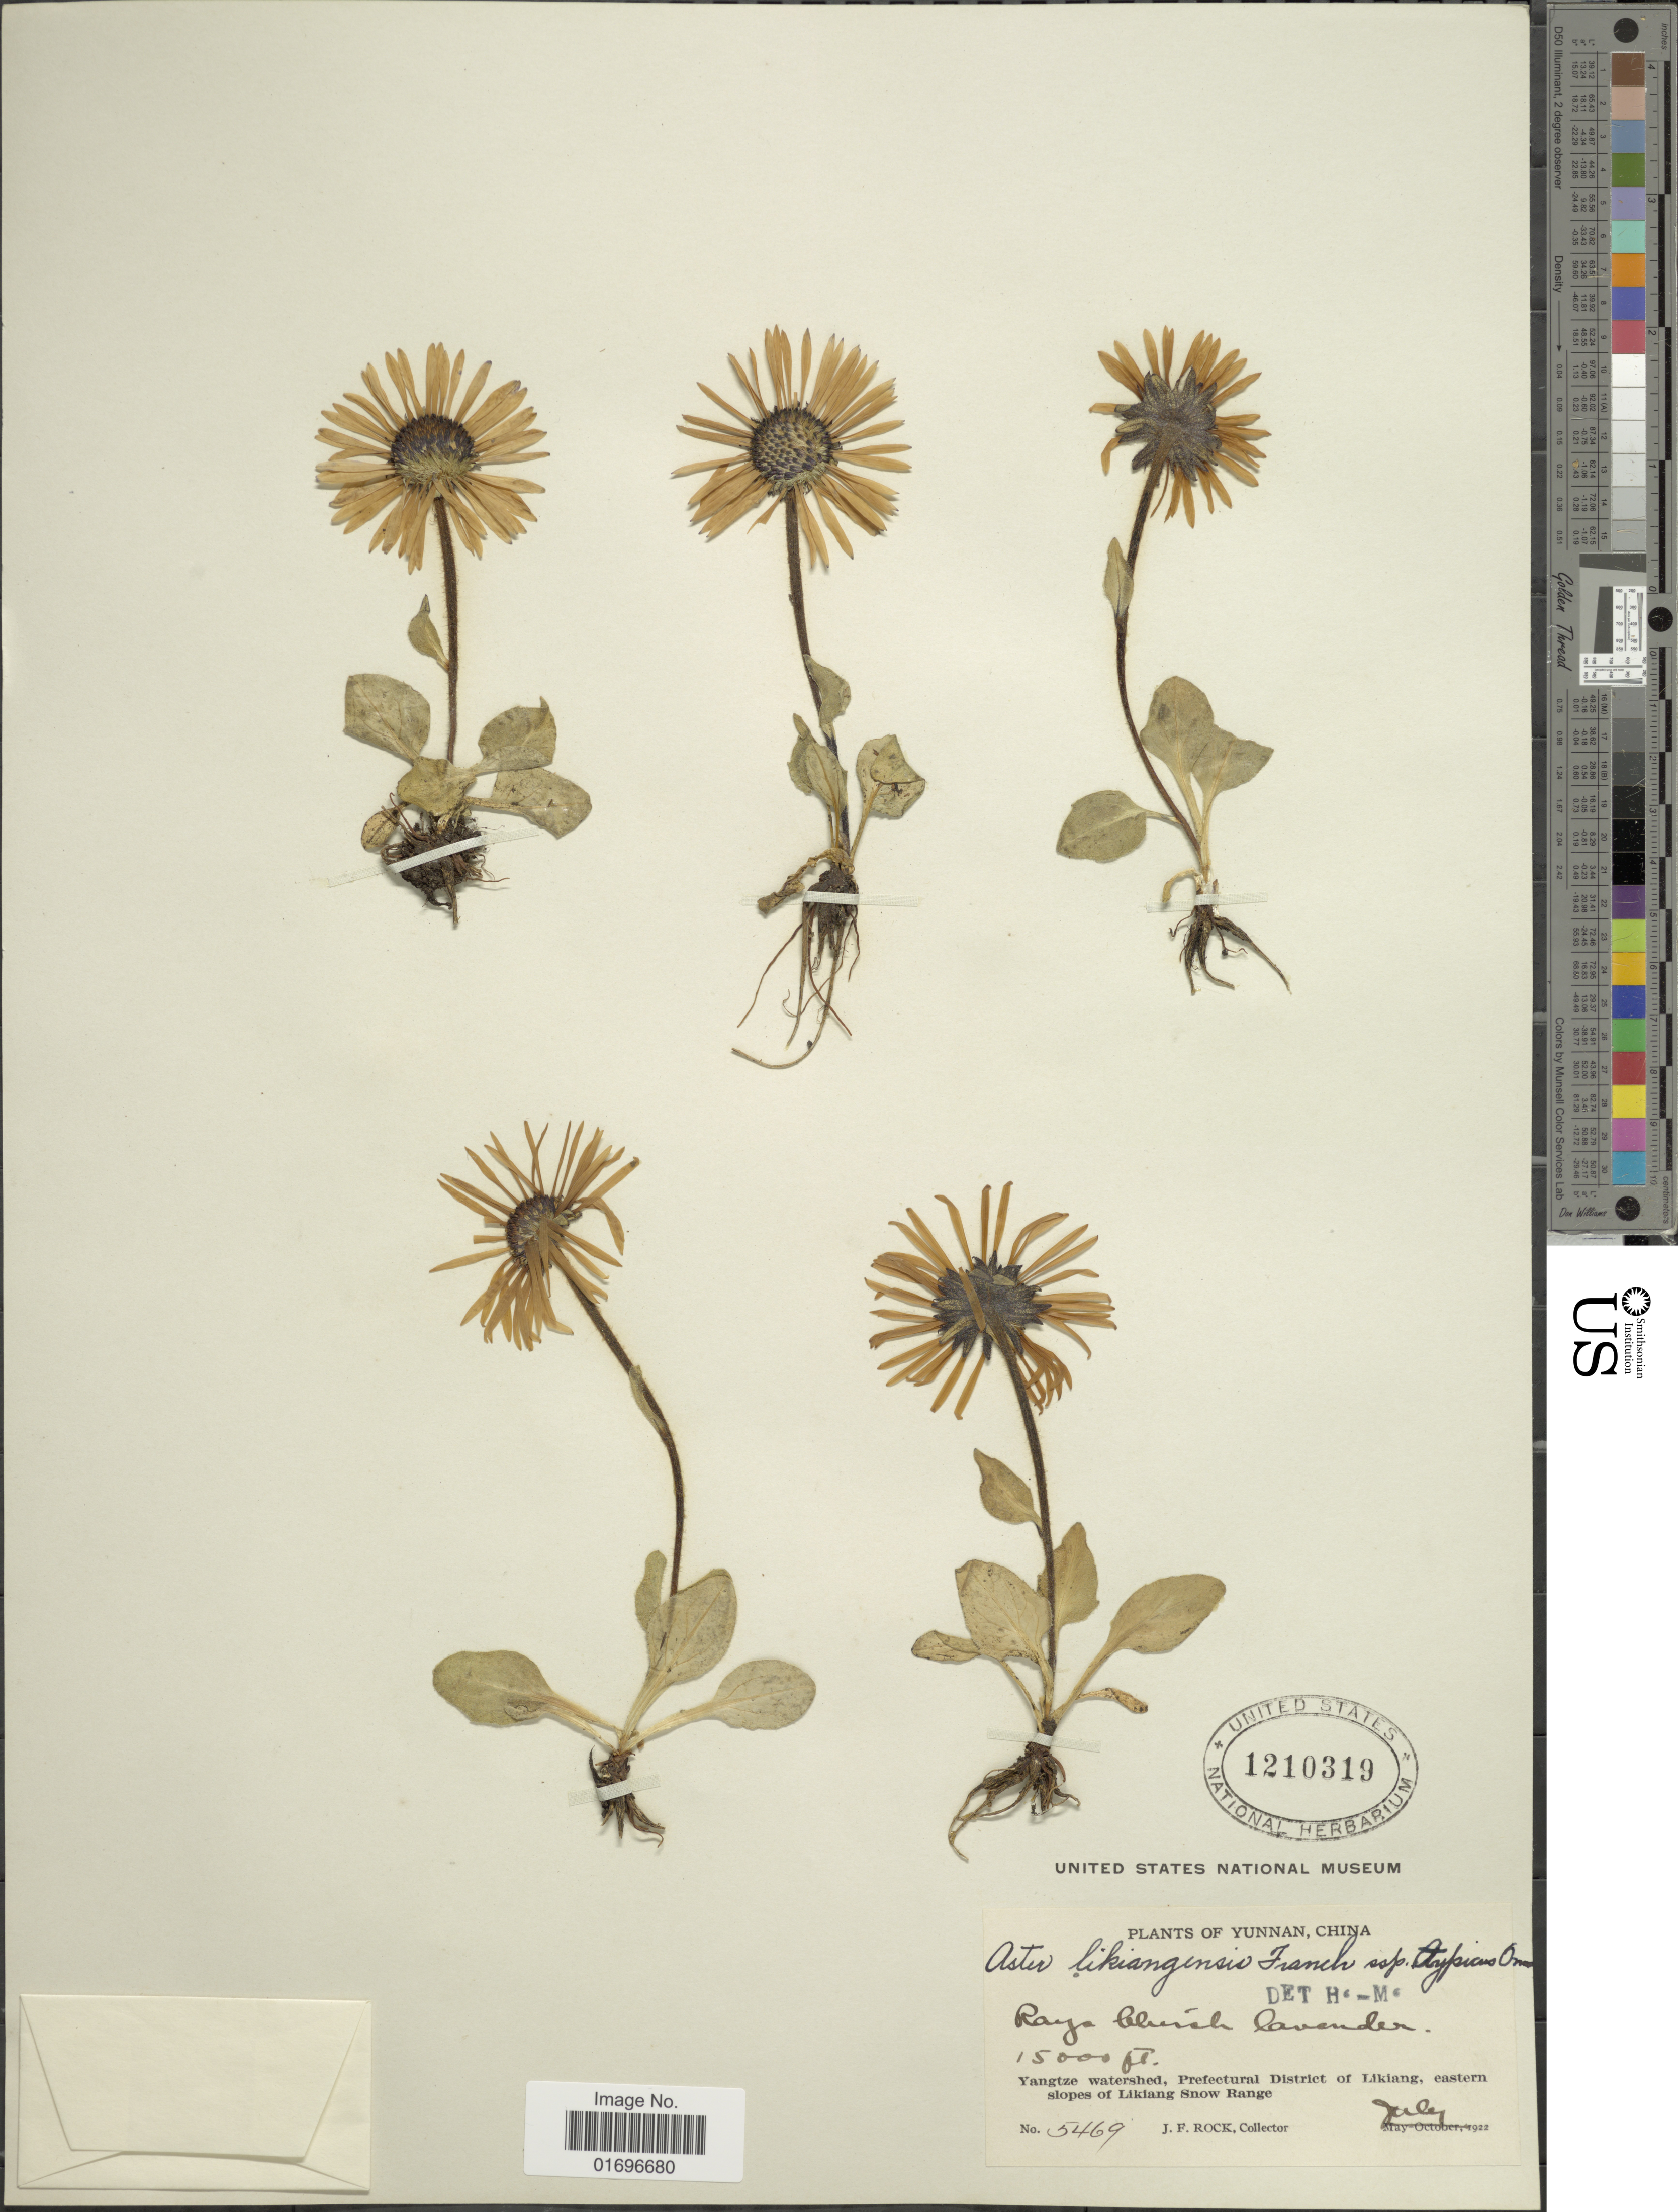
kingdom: Plantae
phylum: Tracheophyta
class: Magnoliopsida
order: Asterales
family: Asteraceae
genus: Aster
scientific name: Aster likiangensis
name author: Franch.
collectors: J. Rock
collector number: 5469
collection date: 1922-07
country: China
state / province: Yunnan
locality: Yunnan, China. Yangtze watershed, Prefectural District of Likiang, eastern slopes of Likiang Snow Range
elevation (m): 4572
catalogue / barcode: US 1210319